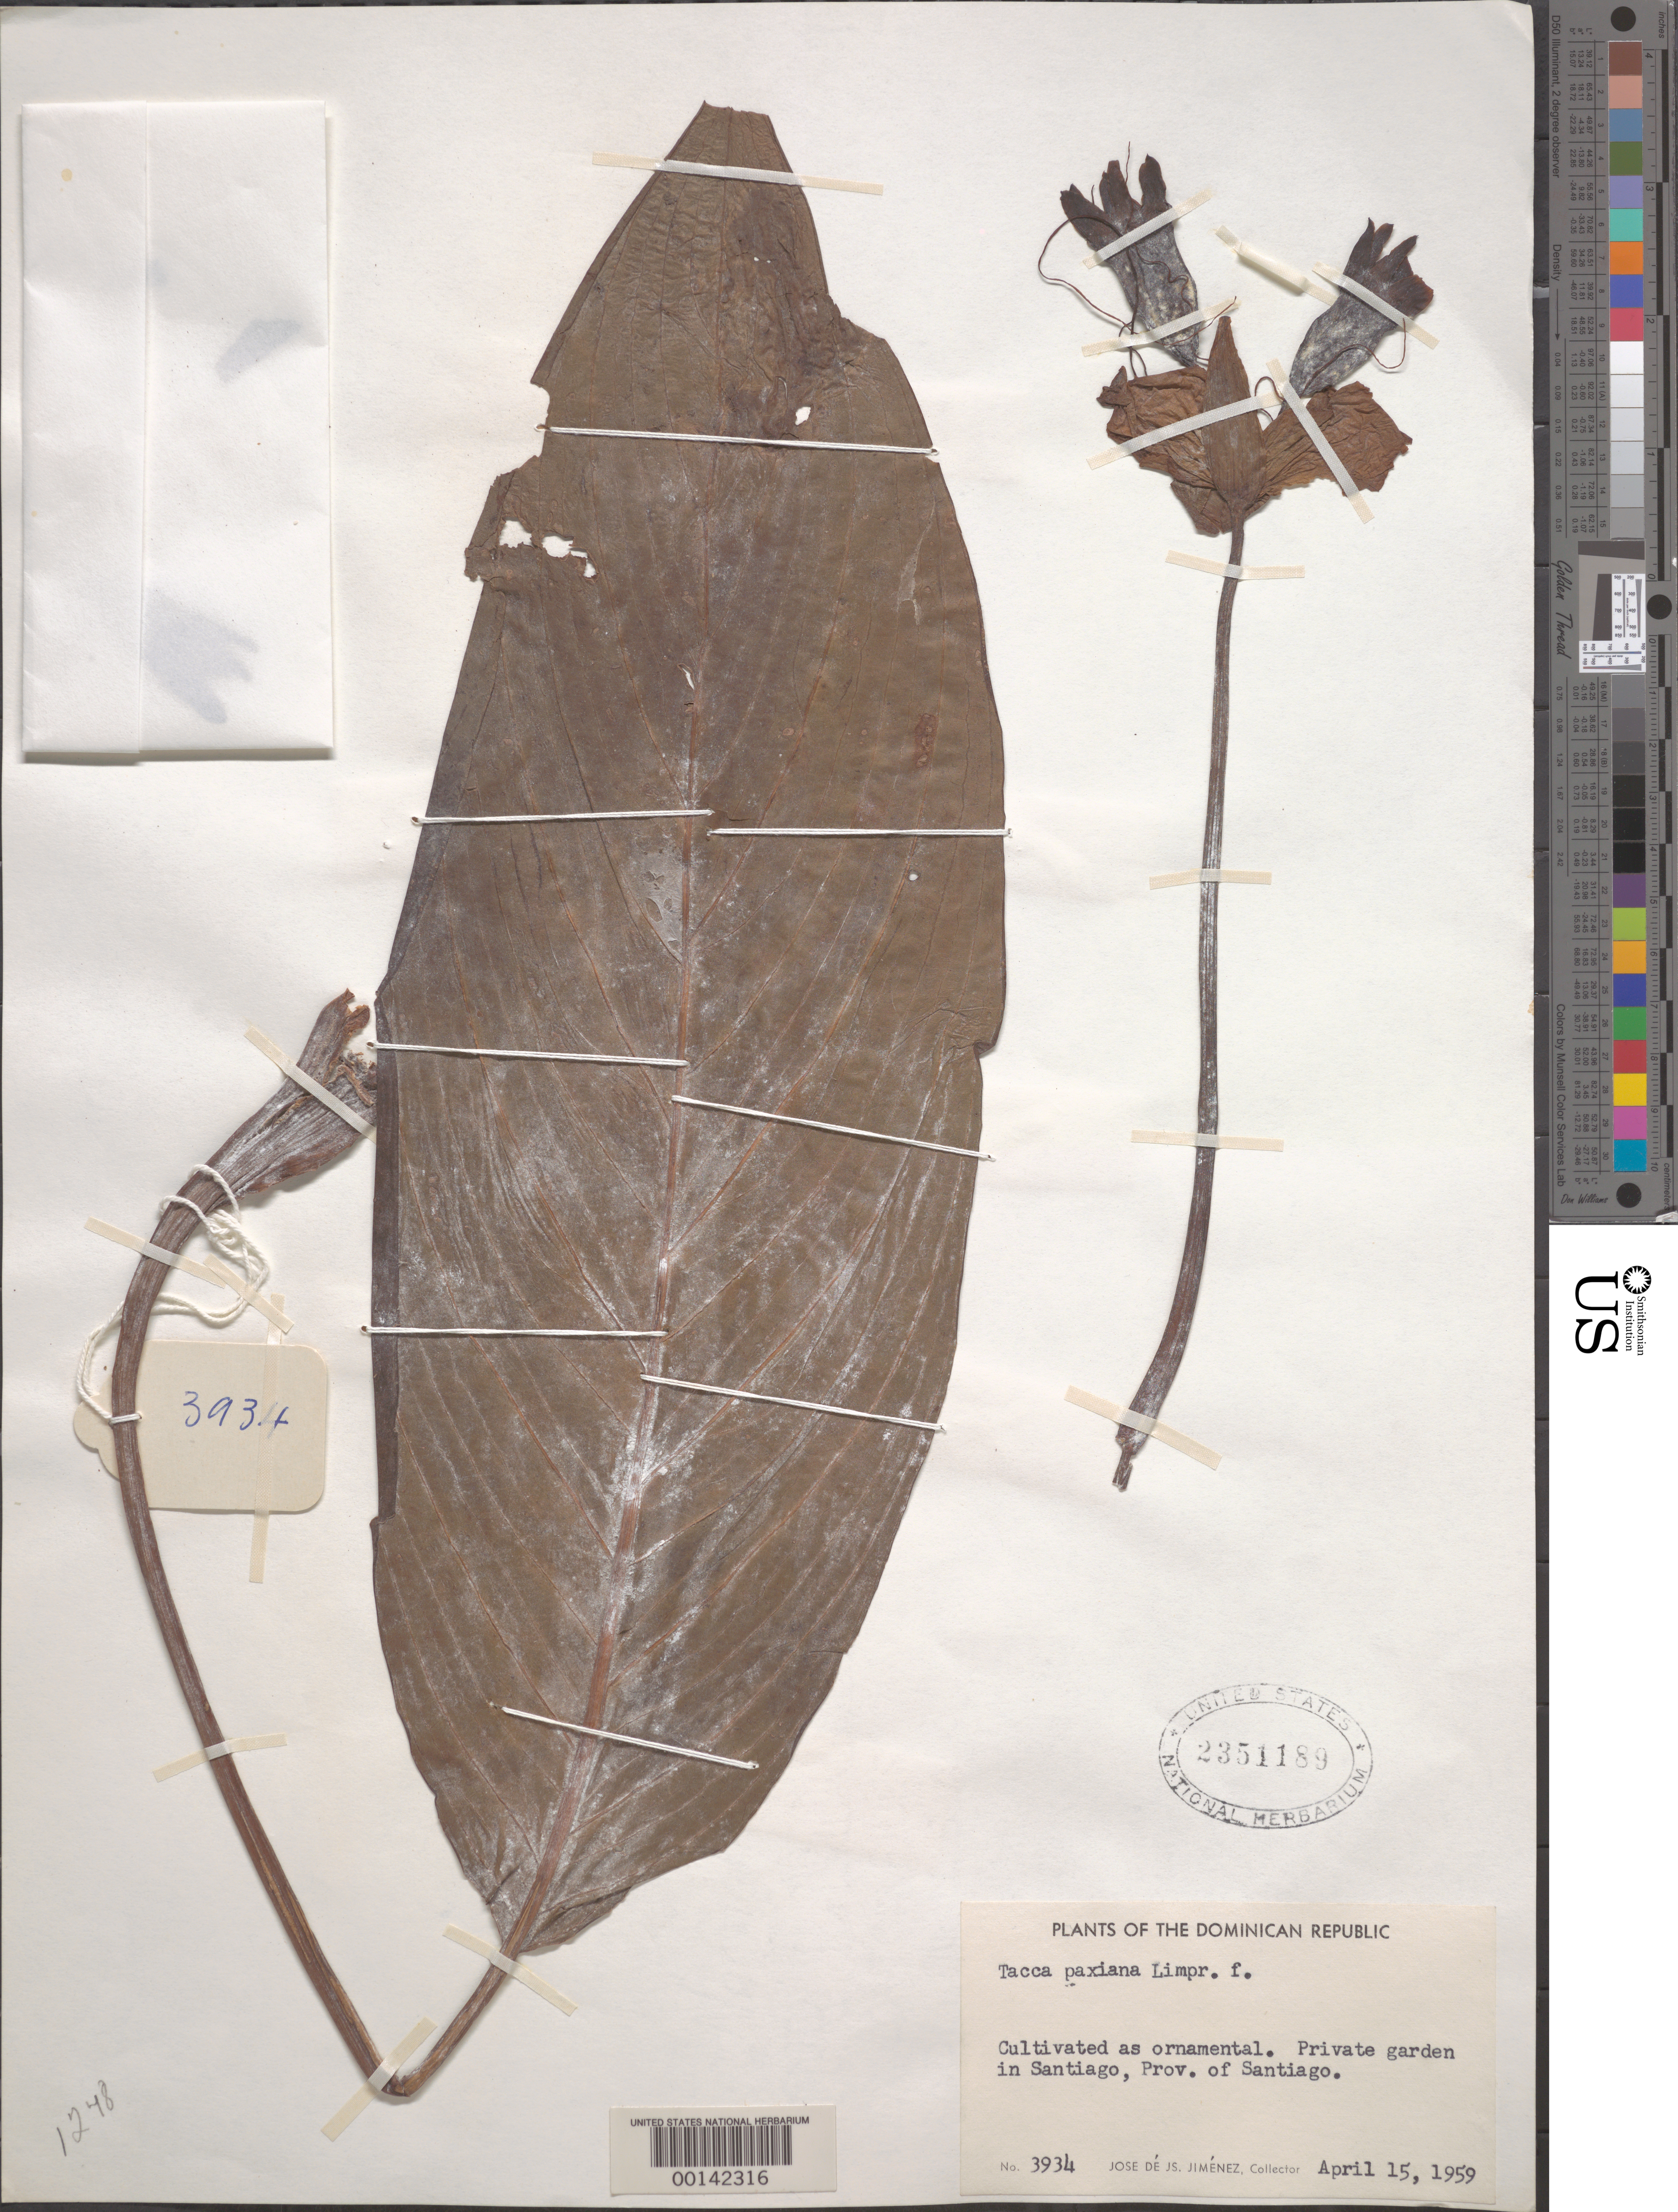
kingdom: Plantae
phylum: Tracheophyta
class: Liliopsida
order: Dioscoreales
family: Dioscoreaceae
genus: Tacca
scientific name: Tacca parkeri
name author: Seem.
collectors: J. J. Jiménez Almonte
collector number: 3934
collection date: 1959-04-15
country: Dominican Republic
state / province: Santiago Rodríguez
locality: Private garden in Santiago, Prov. of Santiago.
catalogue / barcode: US 2351189